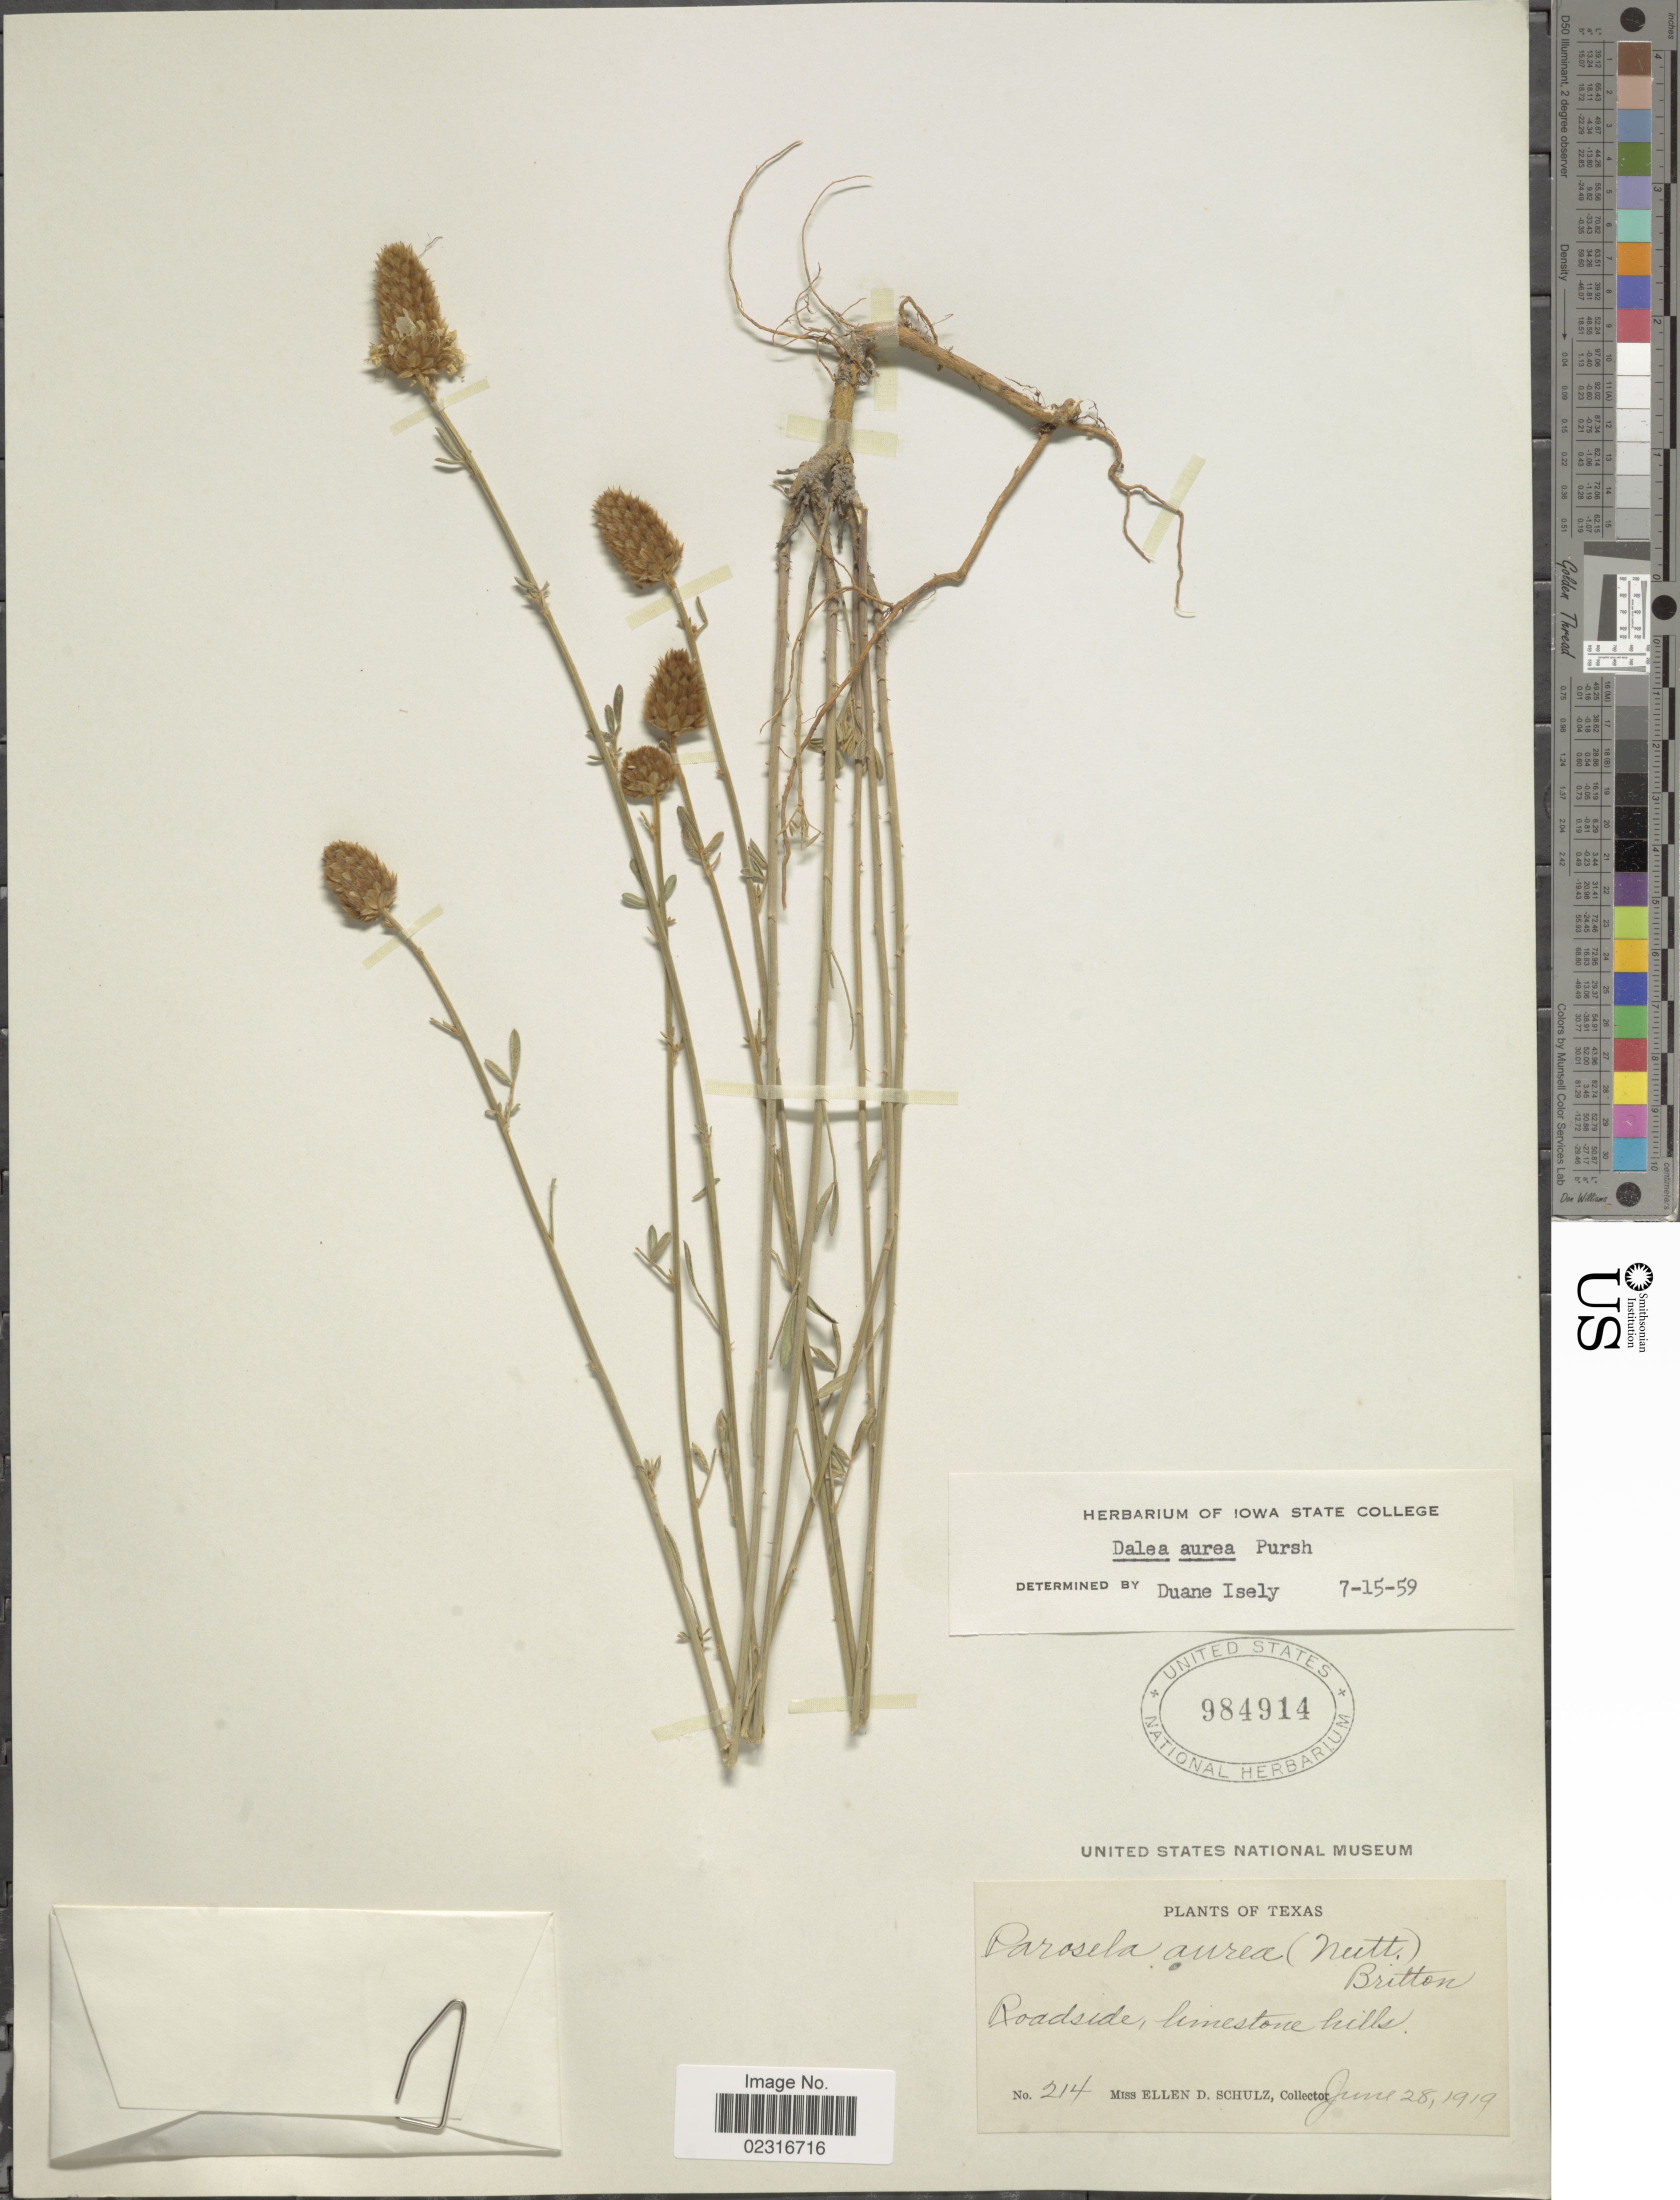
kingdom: Plantae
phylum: Tracheophyta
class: Magnoliopsida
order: Fabales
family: Fabaceae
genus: Dalea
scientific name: Dalea aurea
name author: Nutt. ex Pursh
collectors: E. D. Schulz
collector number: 214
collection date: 1919-06-28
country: United States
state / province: Texas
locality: Roadside, limestone hills.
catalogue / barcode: US 984914